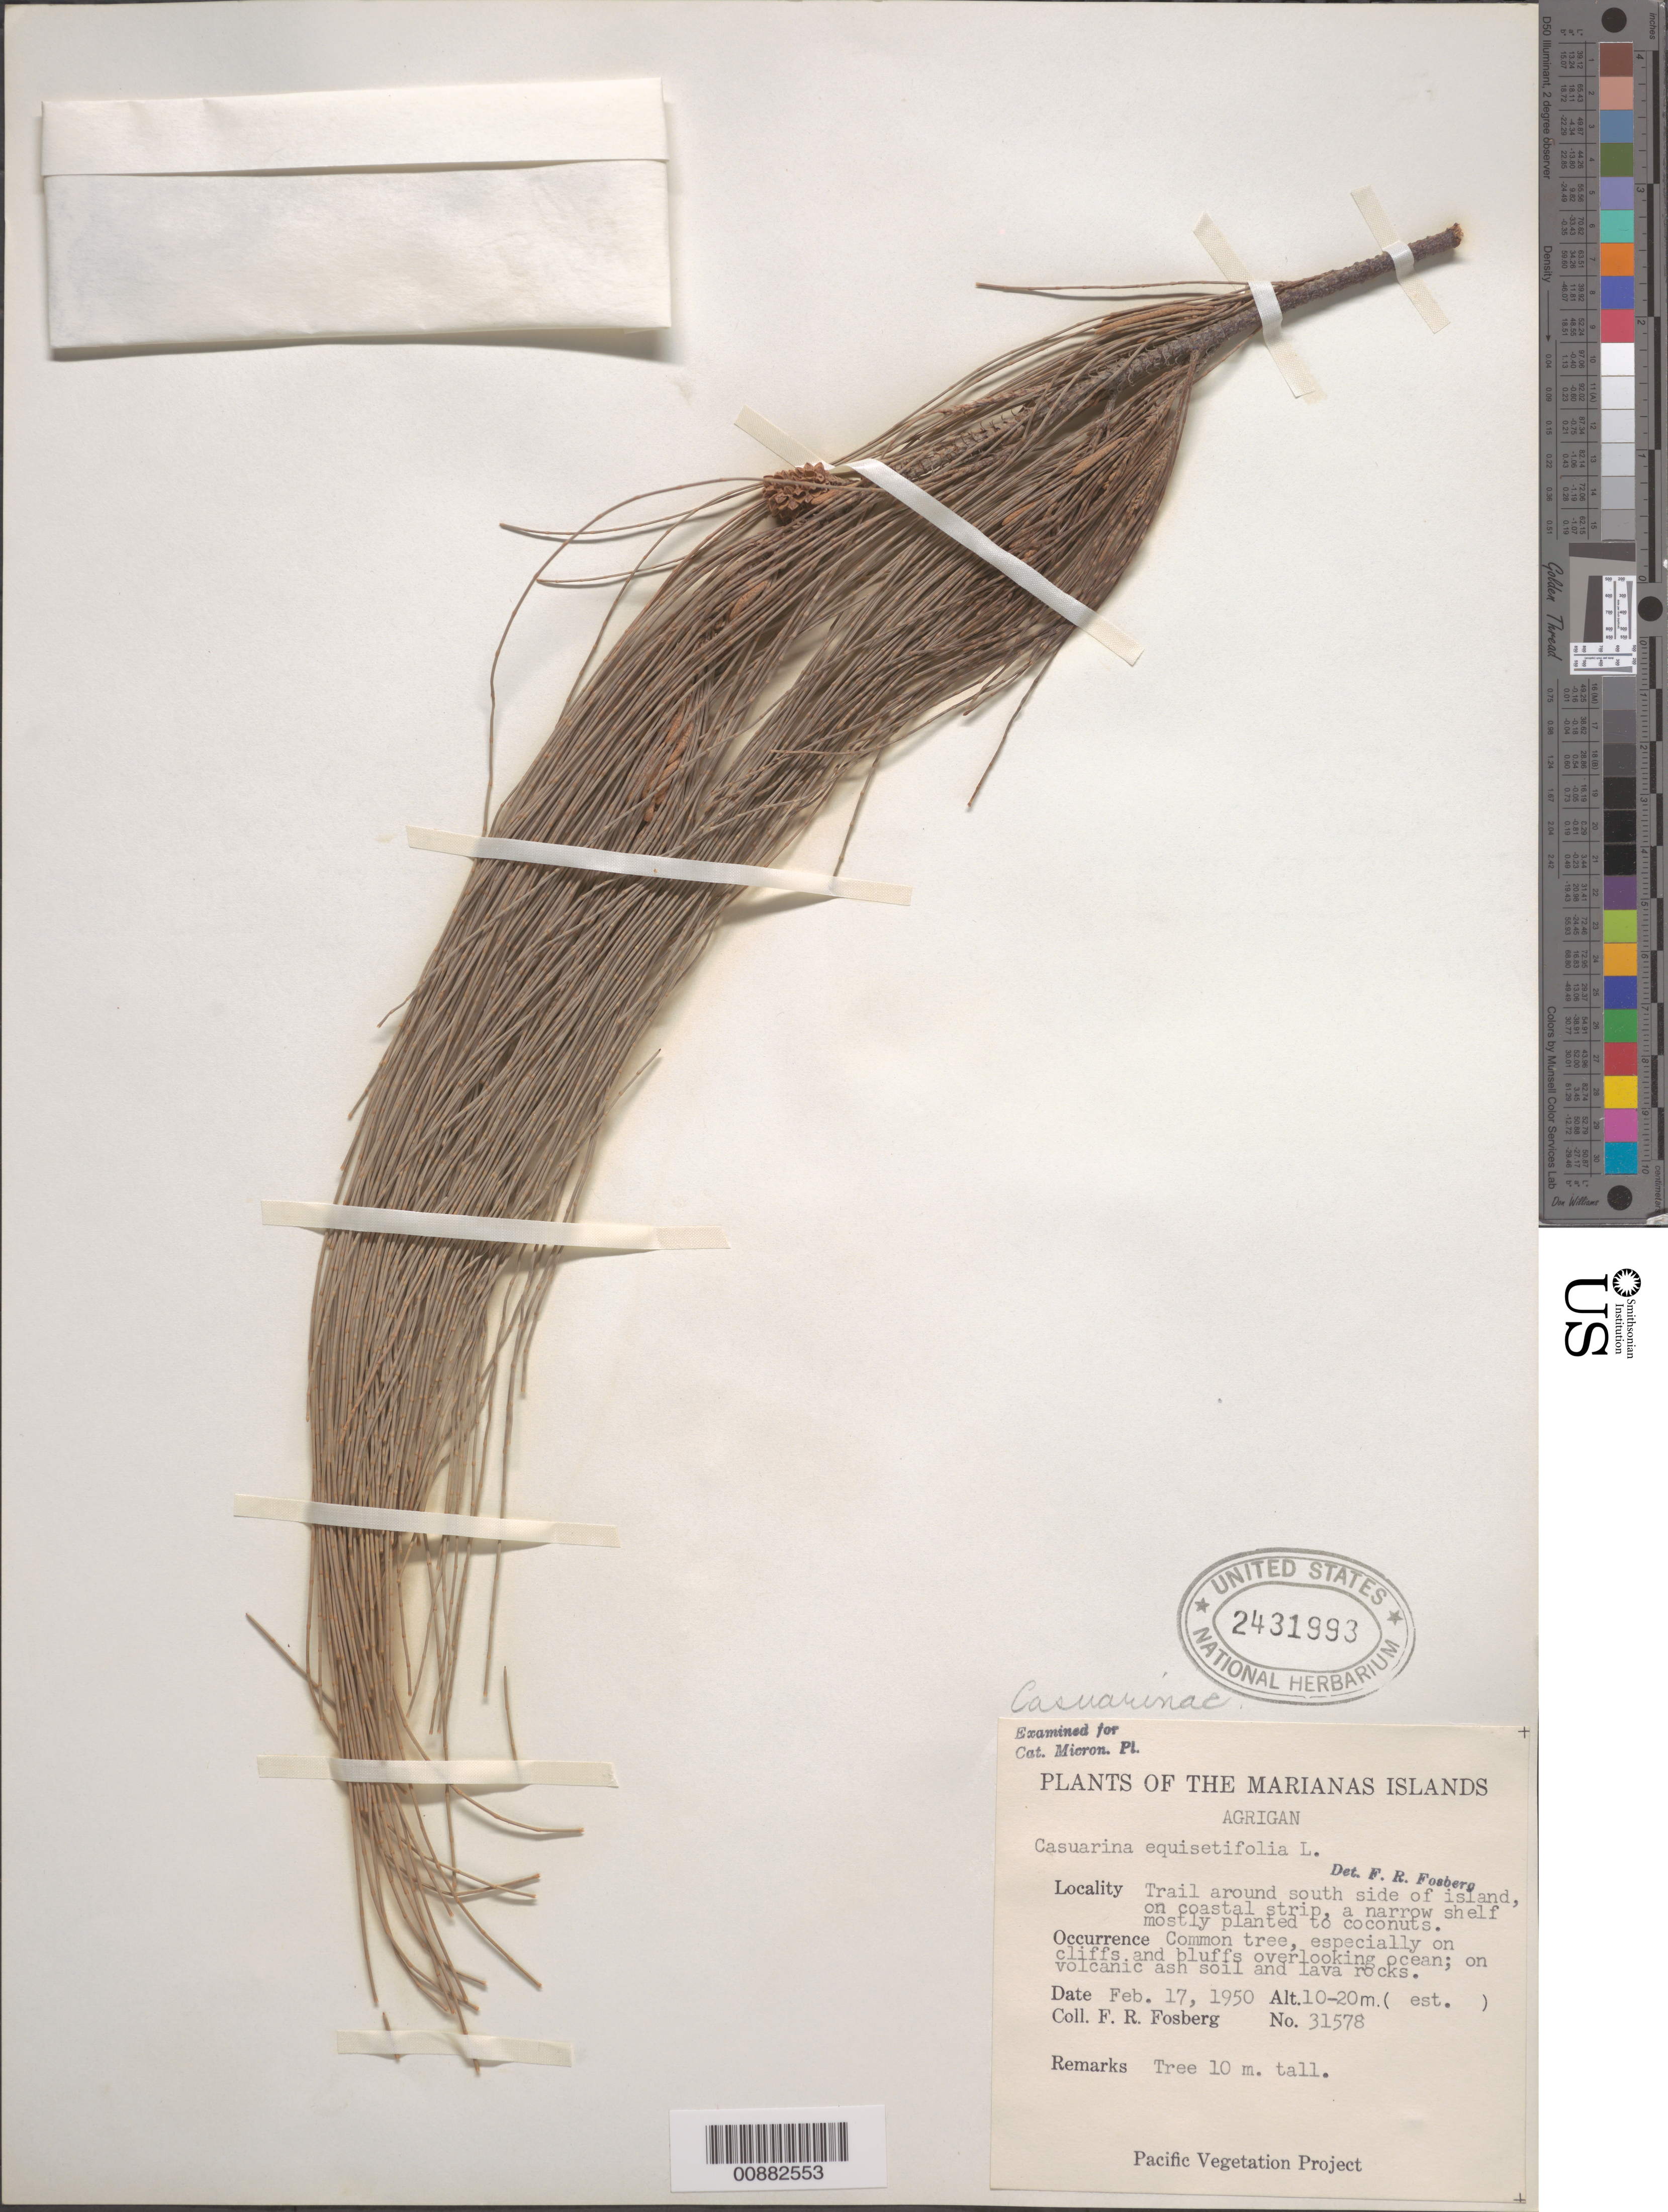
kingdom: Plantae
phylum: Tracheophyta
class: Magnoliopsida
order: Fagales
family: Casuarinaceae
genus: Casuarina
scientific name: Casuarina equisetifolia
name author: L.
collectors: F. R. Fosberg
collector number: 31578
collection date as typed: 17 Feb 1950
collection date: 1950-02-17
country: Northern Mariana Islands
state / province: Northern Islands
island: Agrihan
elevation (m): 10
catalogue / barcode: US 2431993